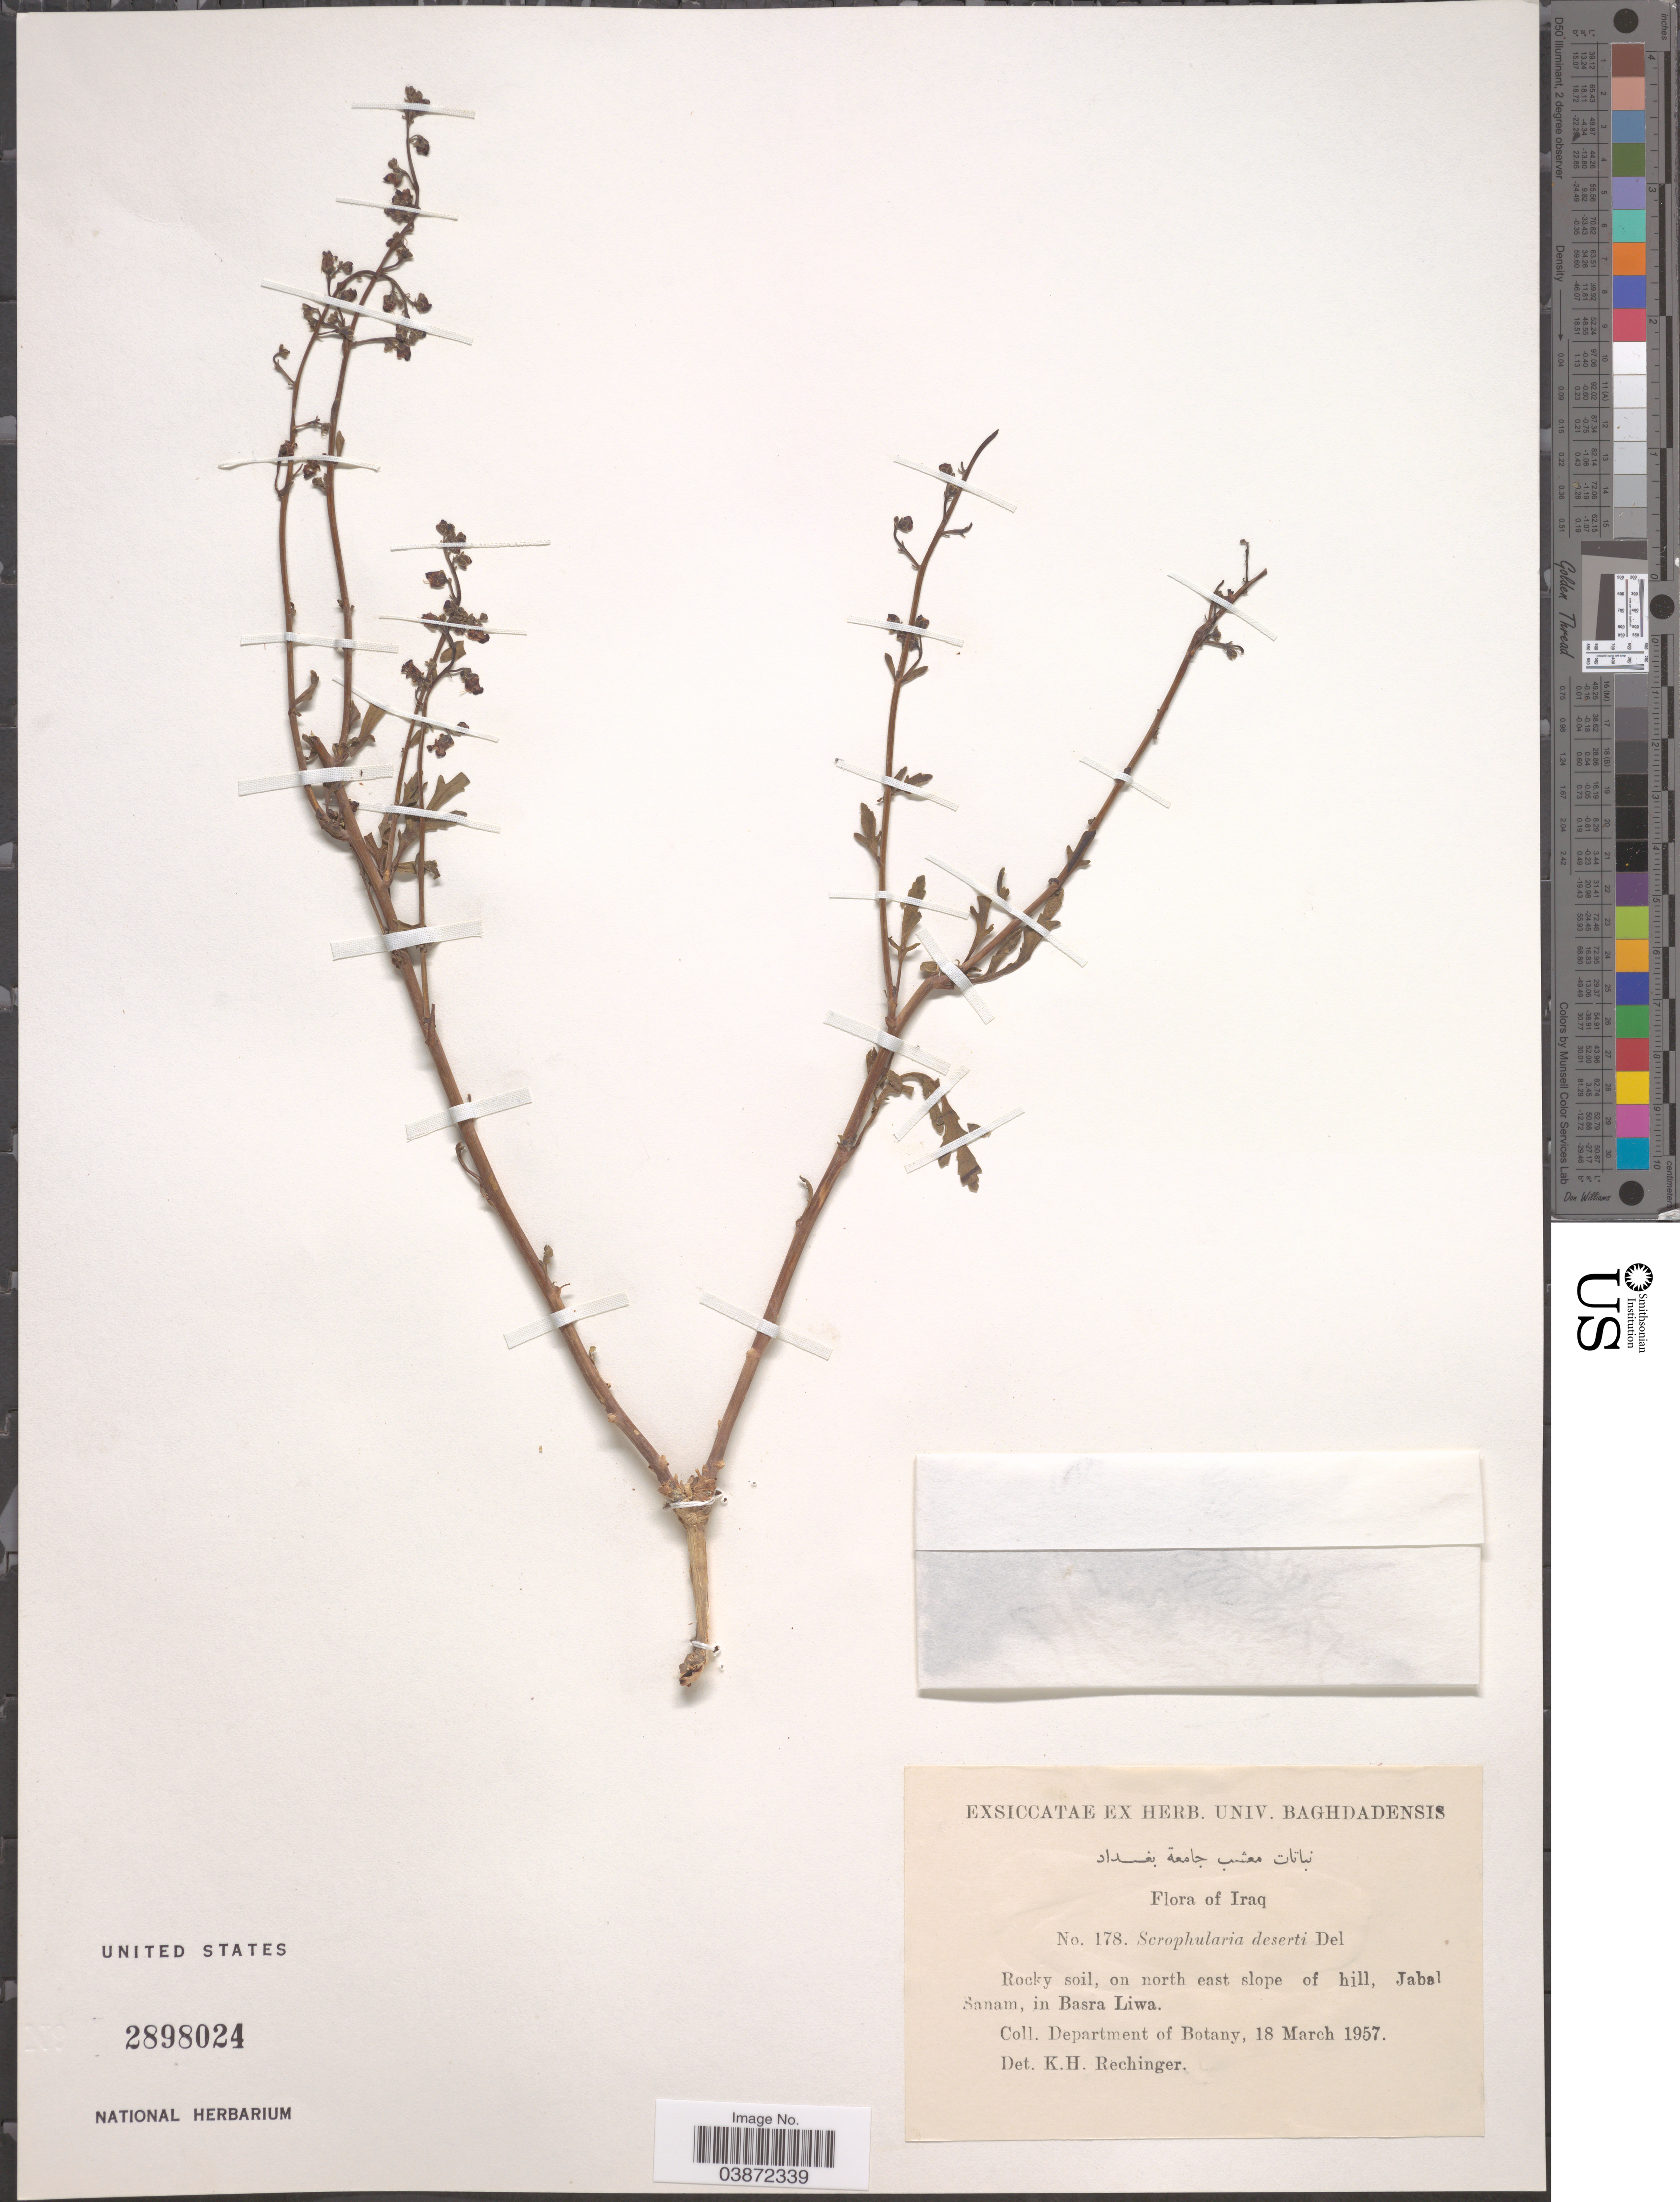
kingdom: Plantae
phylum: Tracheophyta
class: Magnoliopsida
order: Lamiales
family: Scrophulariaceae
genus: Scrophularia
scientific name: Scrophularia deserti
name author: Delile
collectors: Department of Botany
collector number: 178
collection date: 1957-03-18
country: Iraq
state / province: Al Basrah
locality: On north east slope of hill, Jabal Sanam, in Basra Liwa.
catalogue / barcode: US 2898024